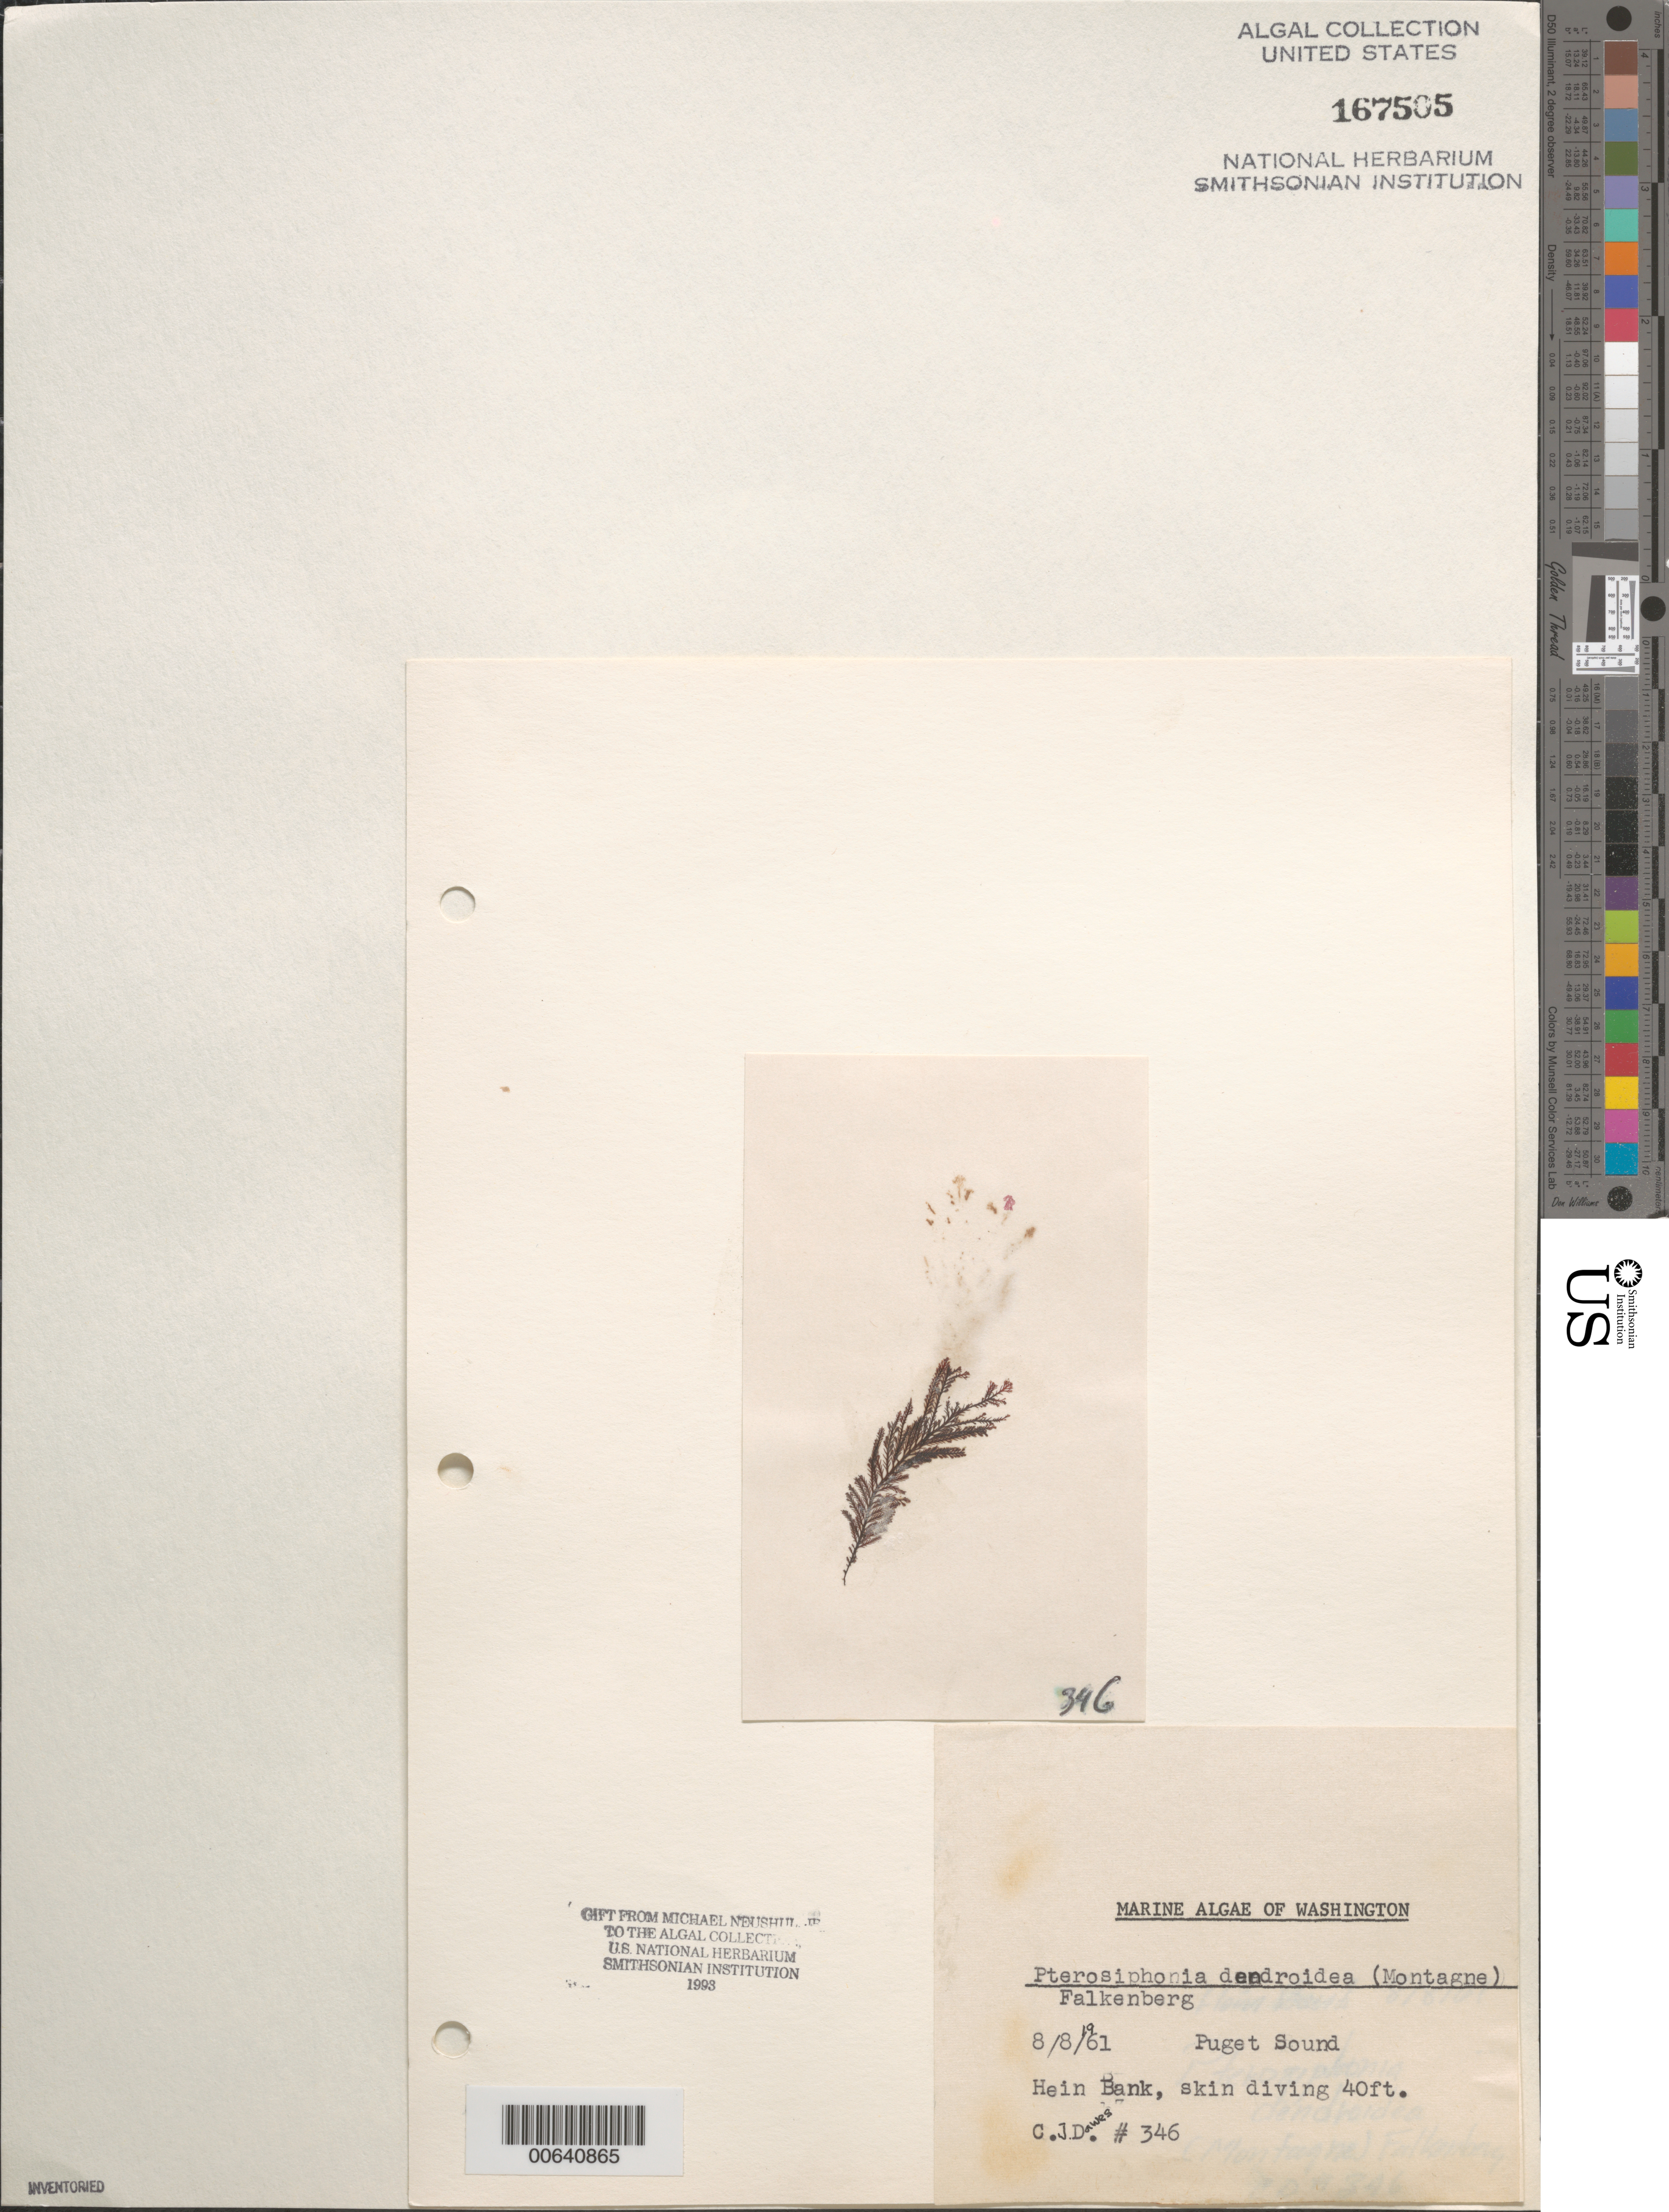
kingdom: Plantae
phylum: Rhodophyta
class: Florideophyceae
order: Ceramiales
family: Rhodomelaceae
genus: Symphyocladiella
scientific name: Symphyocladiella dendroidea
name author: (Montagne) Bustamante et al.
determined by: Algae name updating Project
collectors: A. C. Mathieson, C. Dawes & M. Neushul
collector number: CJD 346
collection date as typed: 08 Aug 1961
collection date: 1961-08-08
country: United States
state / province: Washington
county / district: San Juan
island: San Juan Island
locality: Hein Bank, off San Juan Island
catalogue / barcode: US 167505